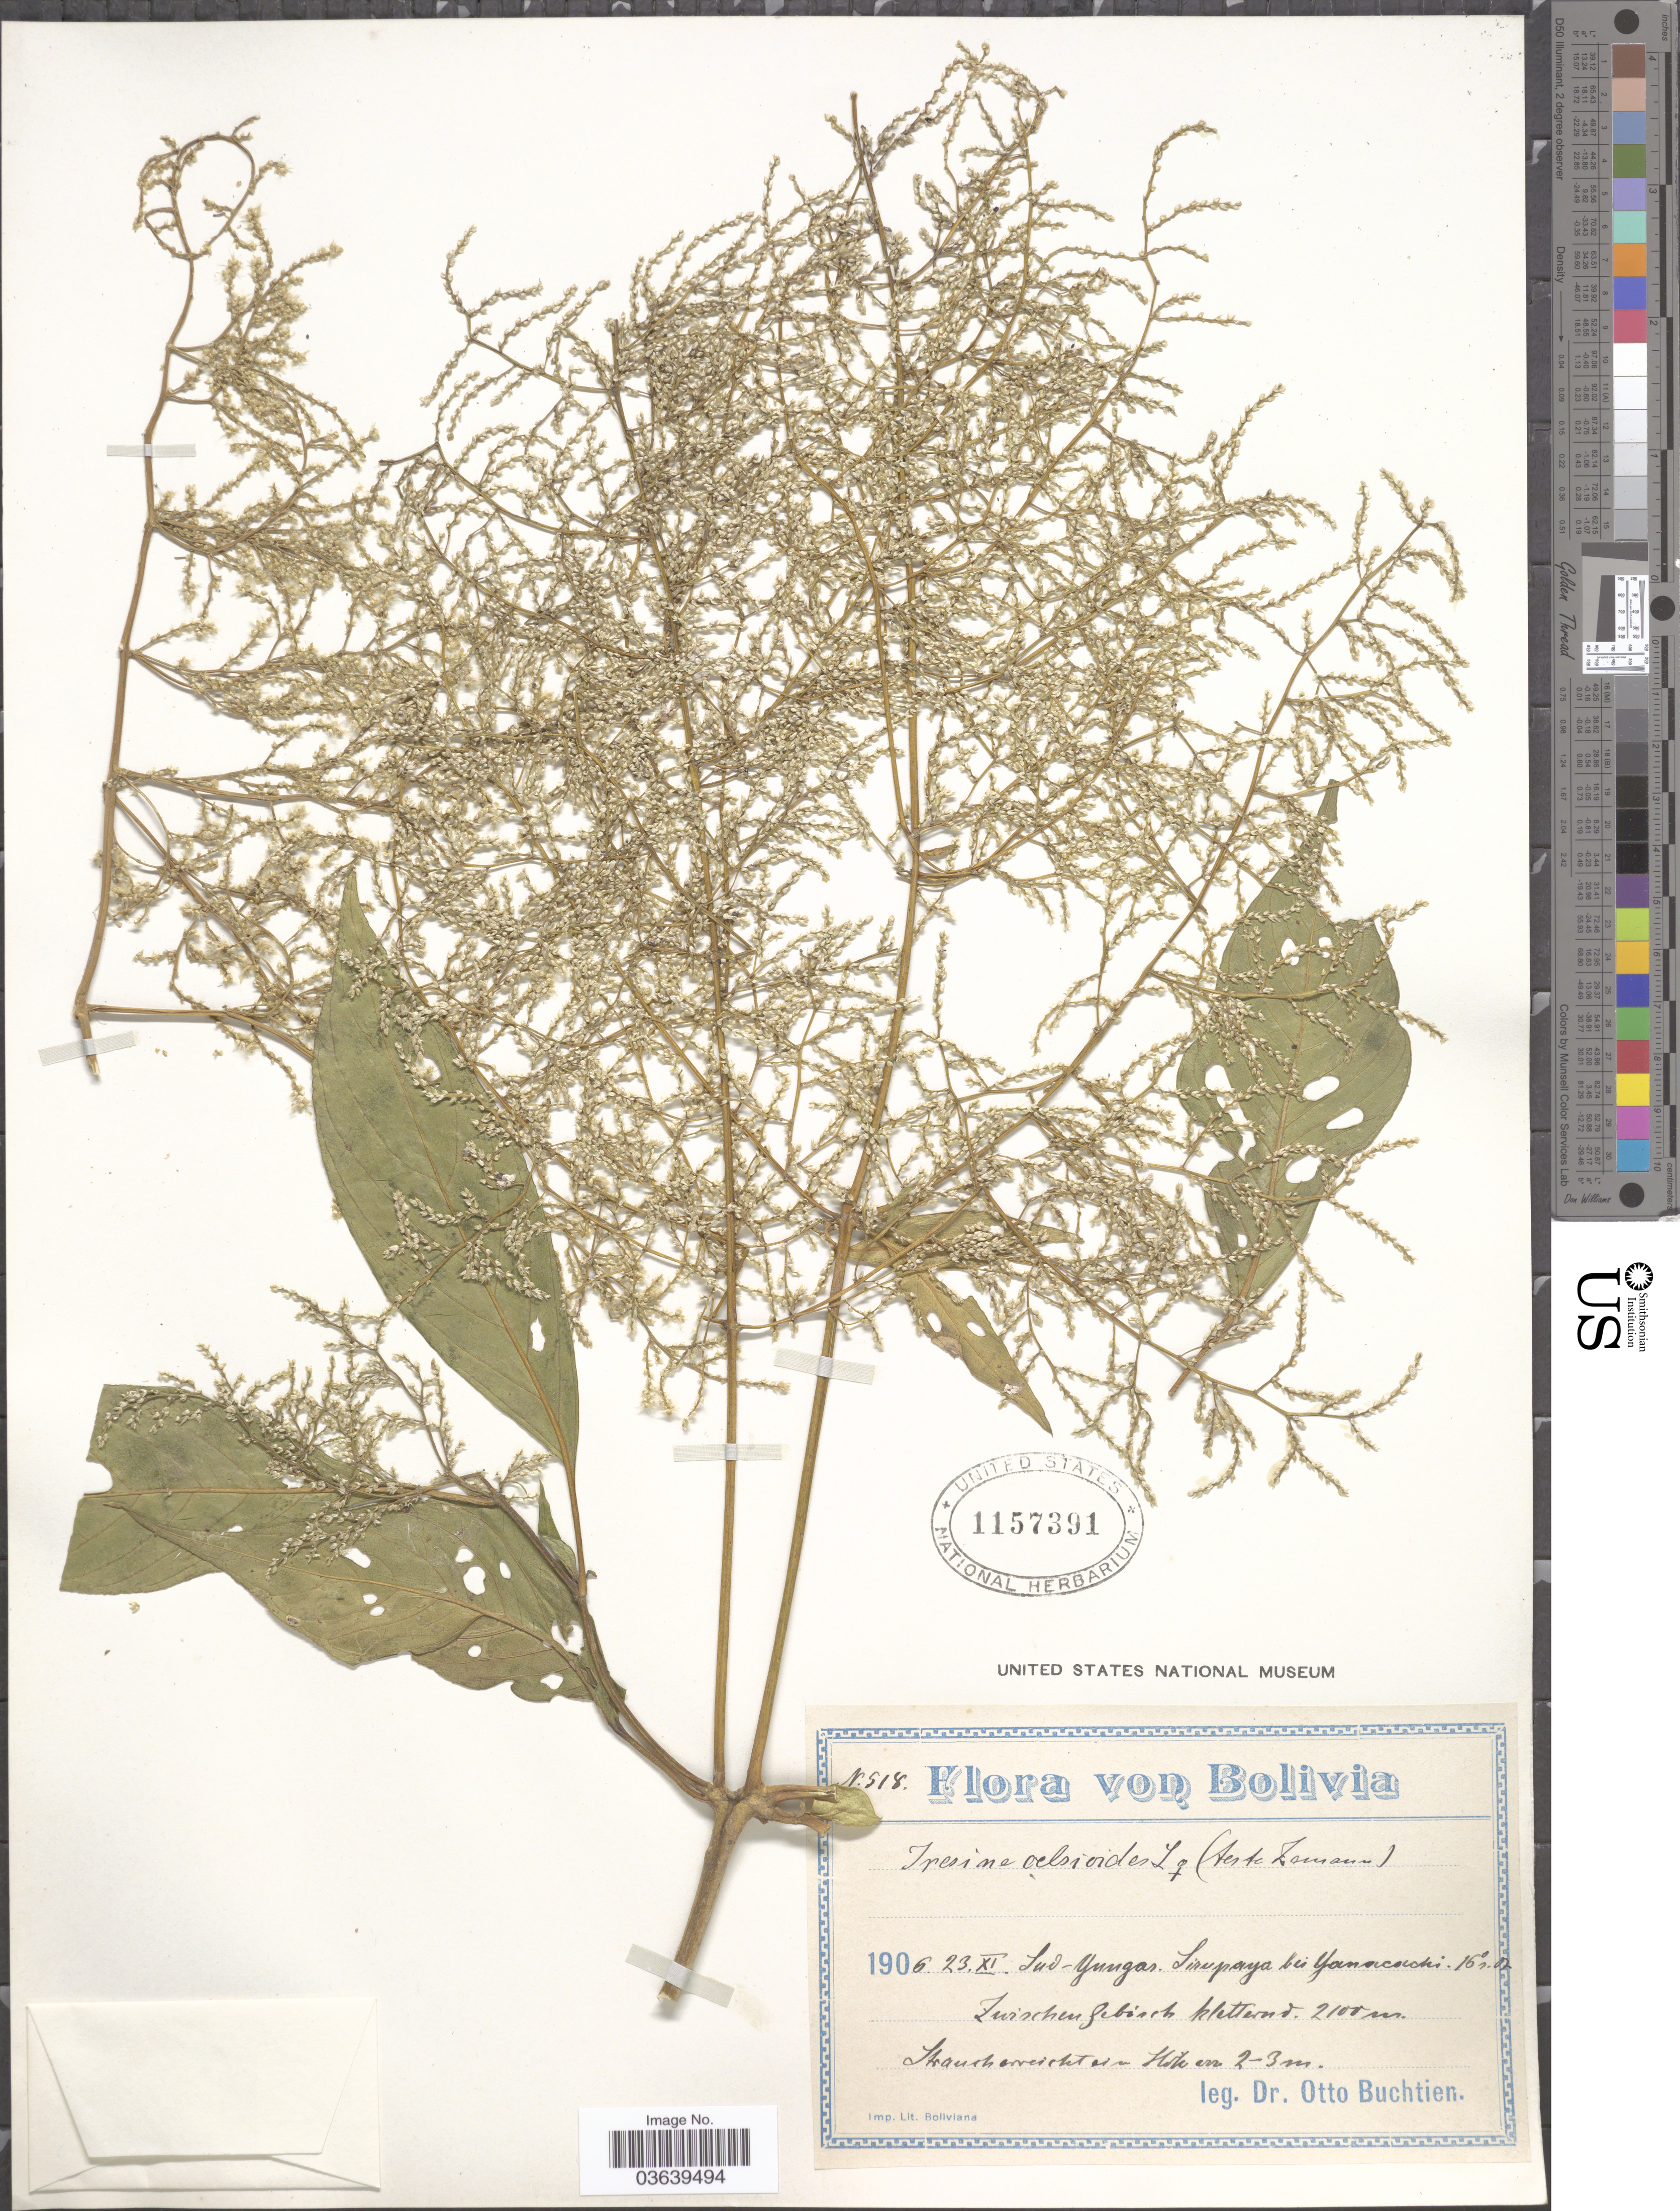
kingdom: Plantae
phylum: Tracheophyta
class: Magnoliopsida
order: Caryophyllales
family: Amaranthaceae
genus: Iresine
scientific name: Iresine celosia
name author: L.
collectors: O. Buchtien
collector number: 518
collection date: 1906-11-23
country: Bolivia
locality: Sud-Yungas. Sirapaya bei Yanacachi. 15° s. Br.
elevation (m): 2100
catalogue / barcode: US 1157391